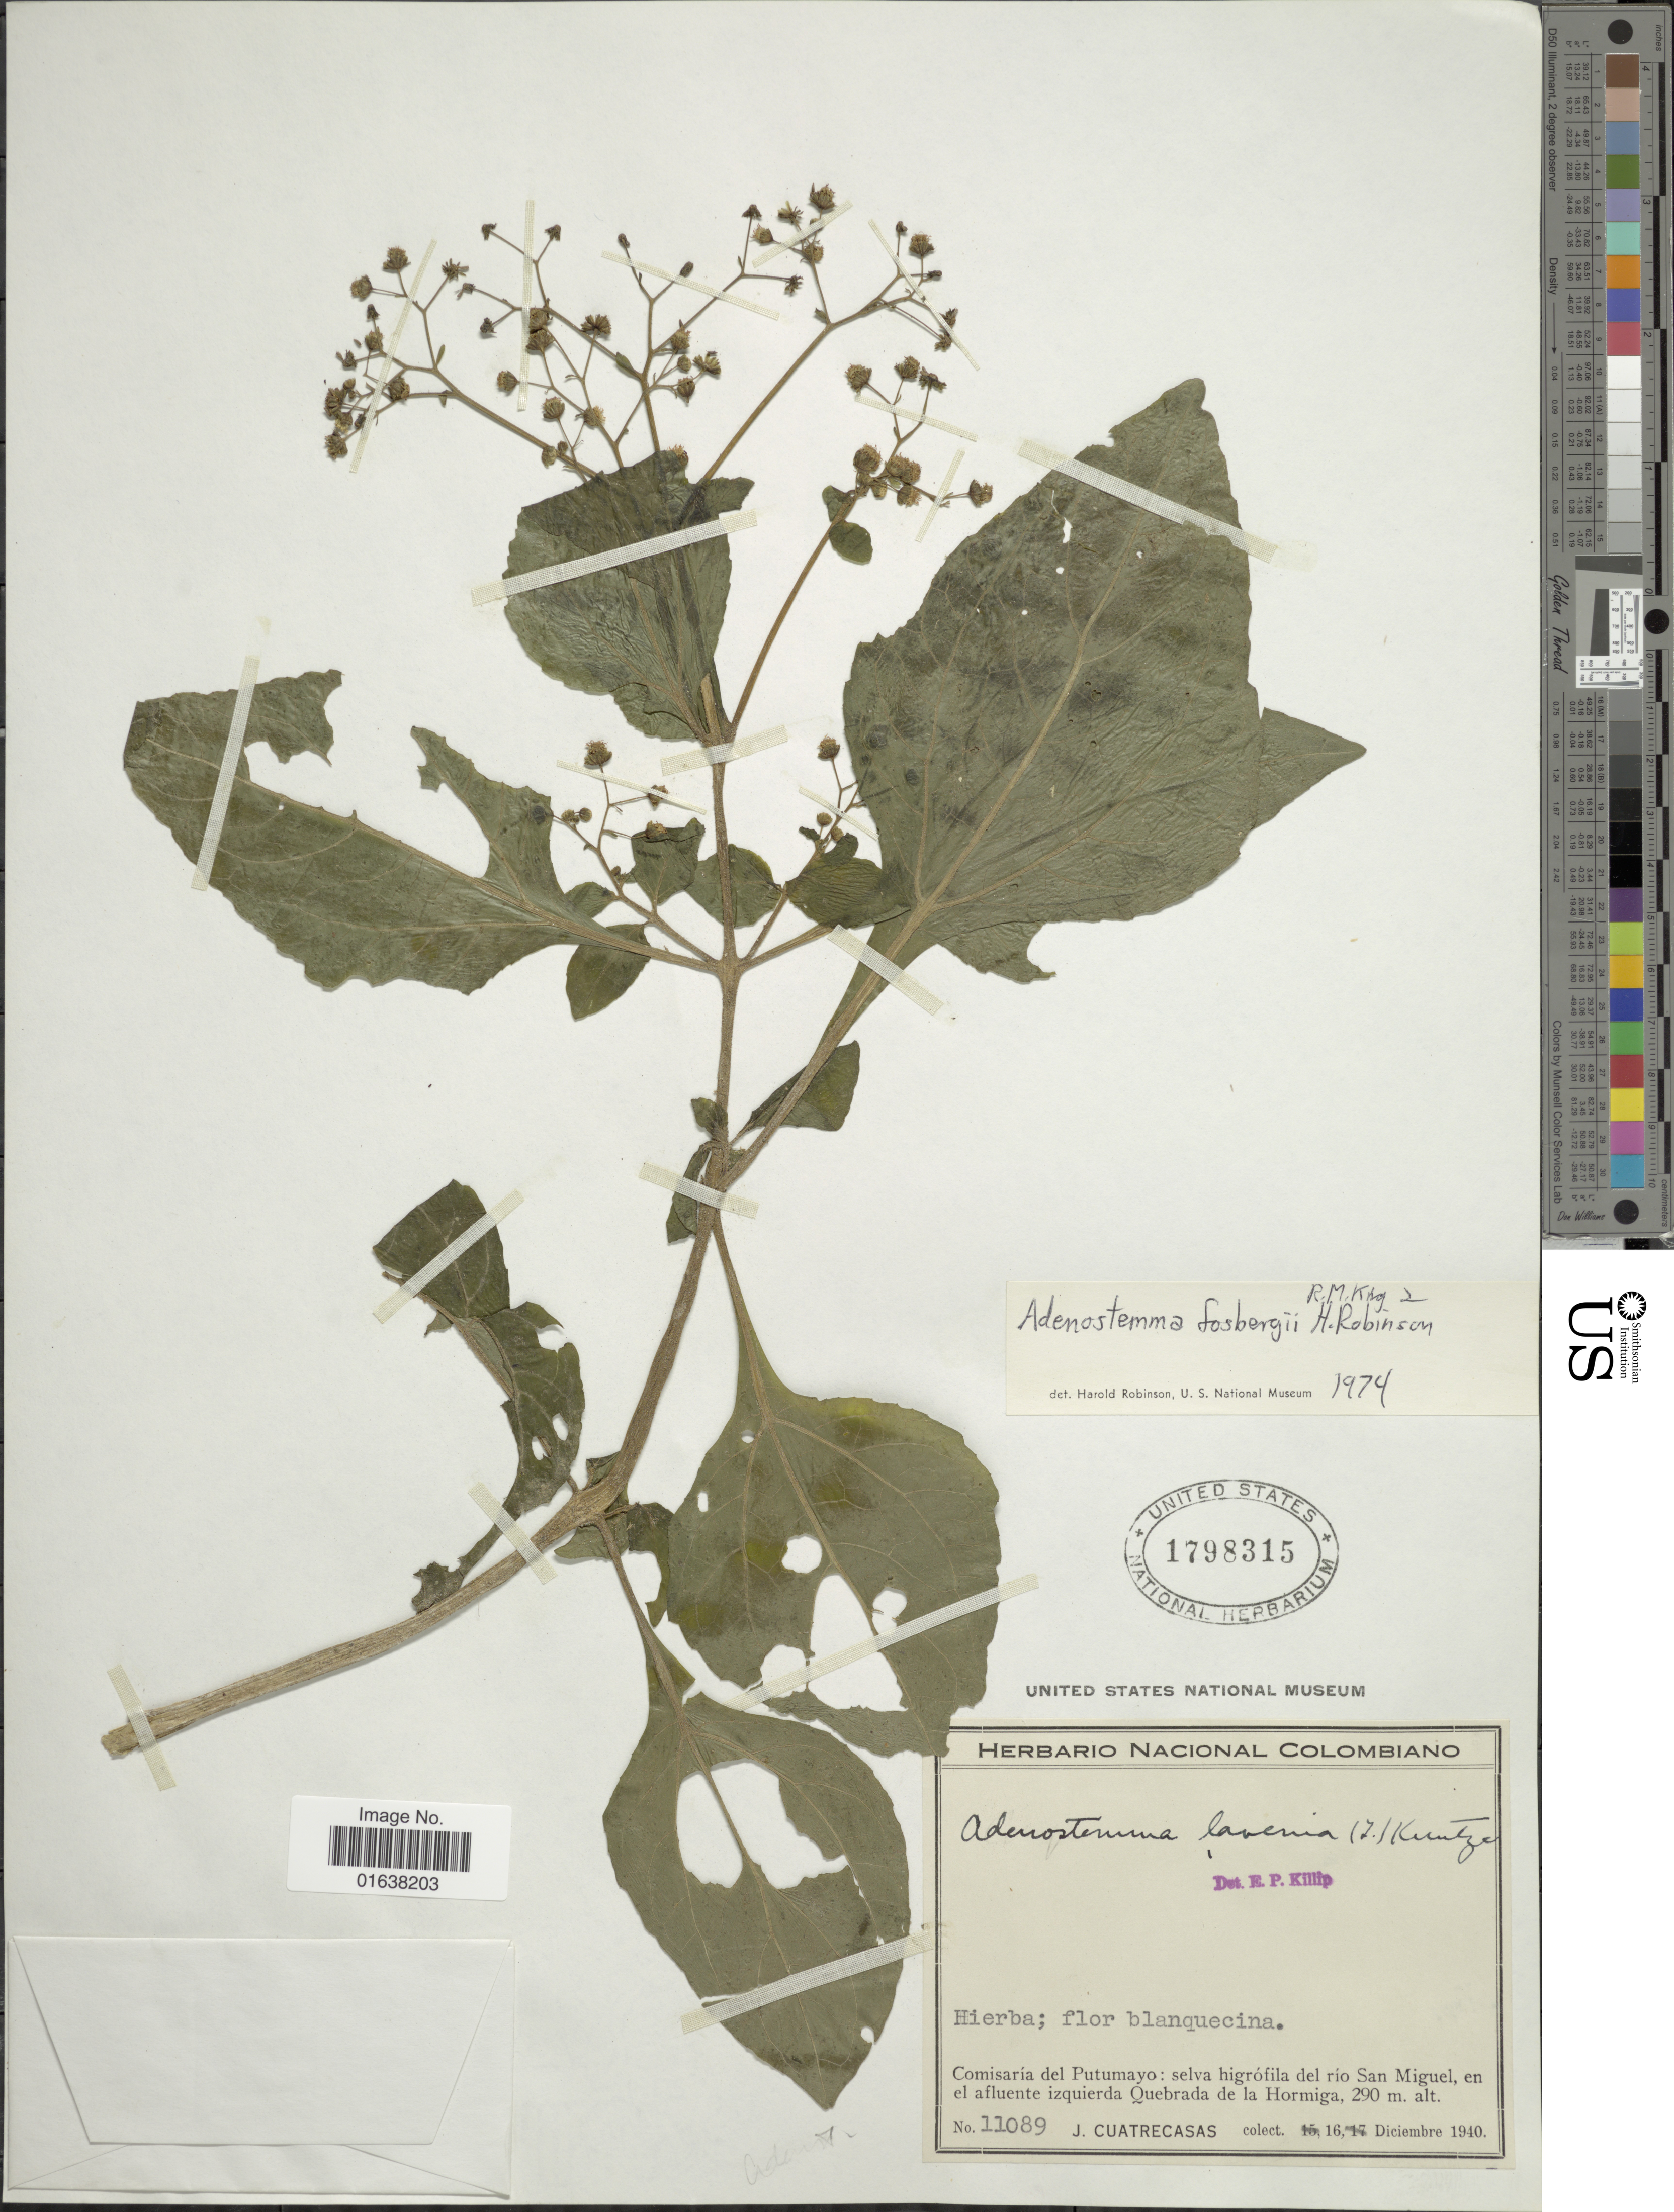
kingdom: Plantae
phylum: Tracheophyta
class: Magnoliopsida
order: Asterales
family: Asteraceae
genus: Adenostemma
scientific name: Adenostemma fosbergii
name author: R.M. King & H. Rob.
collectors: J. Cuatrecasas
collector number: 11089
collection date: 1940-12-16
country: Colombia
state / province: Putumayo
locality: Comisaria del Putumayo: selva higrofila del rio San Miguel, en el afluente izquierda Quebrada de la HOrmiga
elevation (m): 290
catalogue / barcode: US 1798315